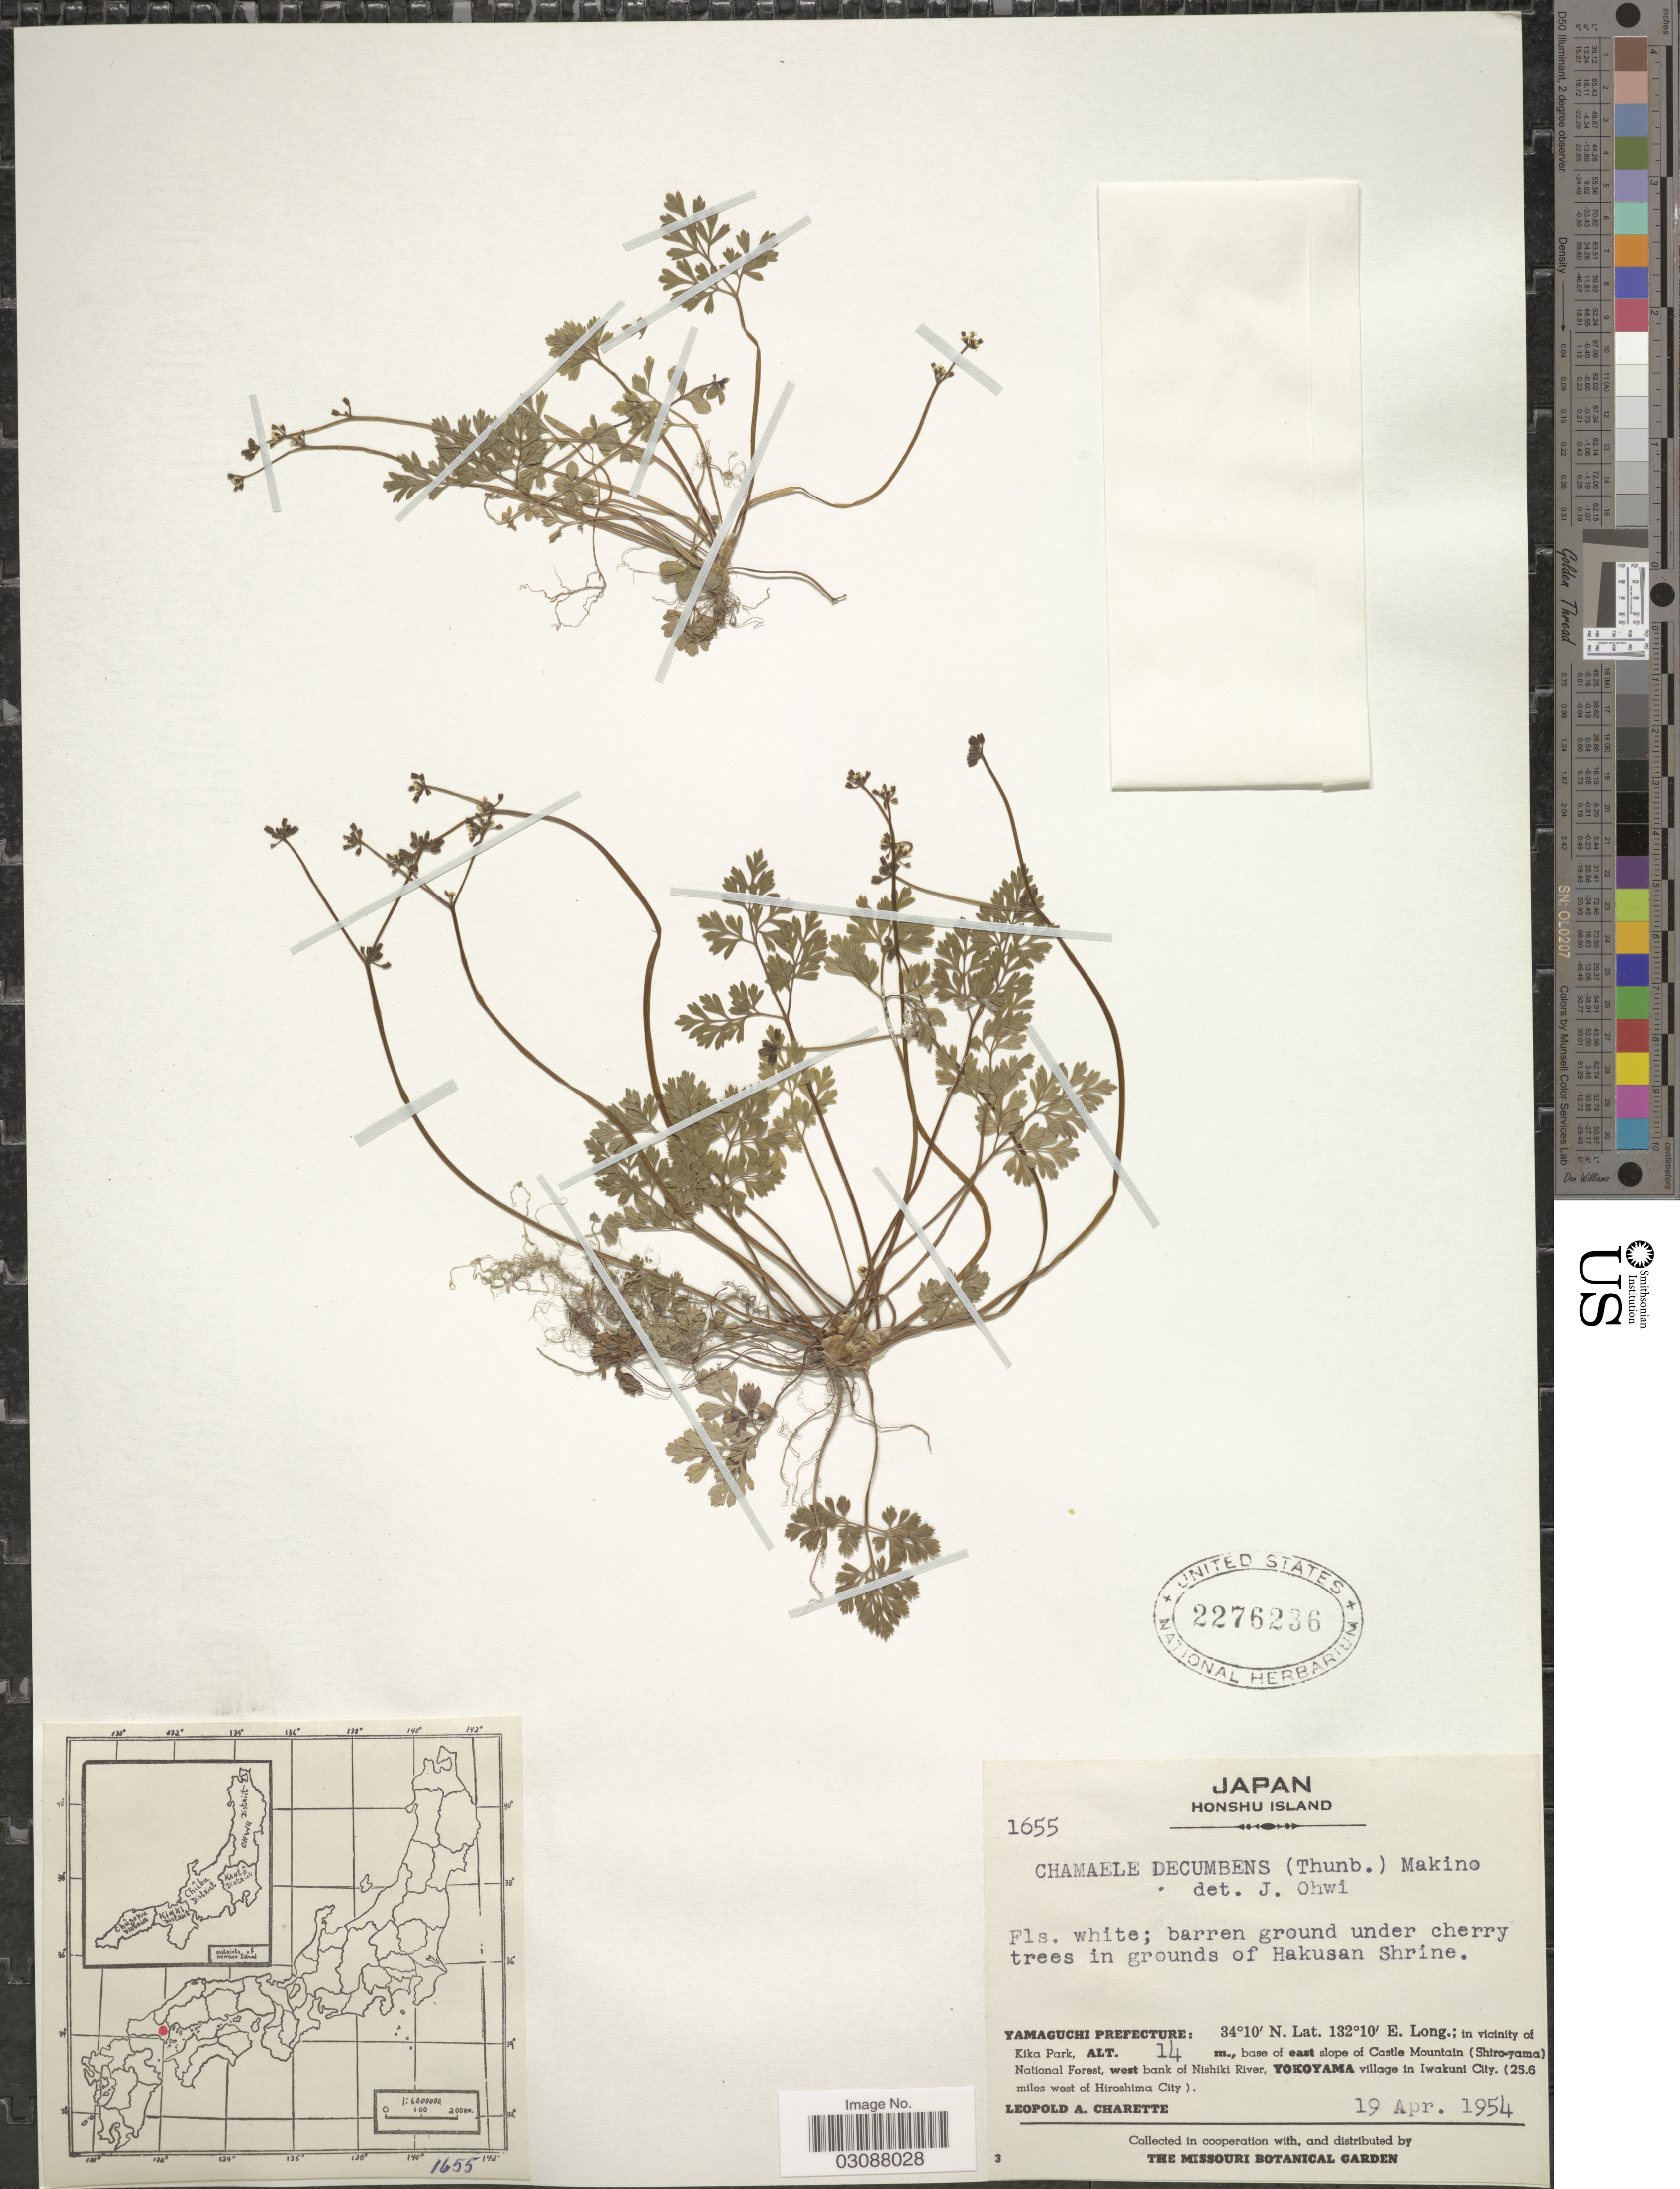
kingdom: Plantae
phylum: Tracheophyta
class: Magnoliopsida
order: Apiales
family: Apiaceae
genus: Chamaele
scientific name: Chamaele decumbens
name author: (Thunb.) Makino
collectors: L. A. Charette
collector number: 1655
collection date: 1954-04-19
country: Japan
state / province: Yamaguti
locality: Honshu Island. In grounds of Hakusan Shrine. Yamaguchi Prefecture. In vicinity of Kika Park, base at east slope of Castle Mountain (Shiro-yama) National Forest, west bank of Nishiki River, Yokoyama village in Iwakuni City. (25.6 miles west of Hiroshima City).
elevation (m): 14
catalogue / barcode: US 2276236